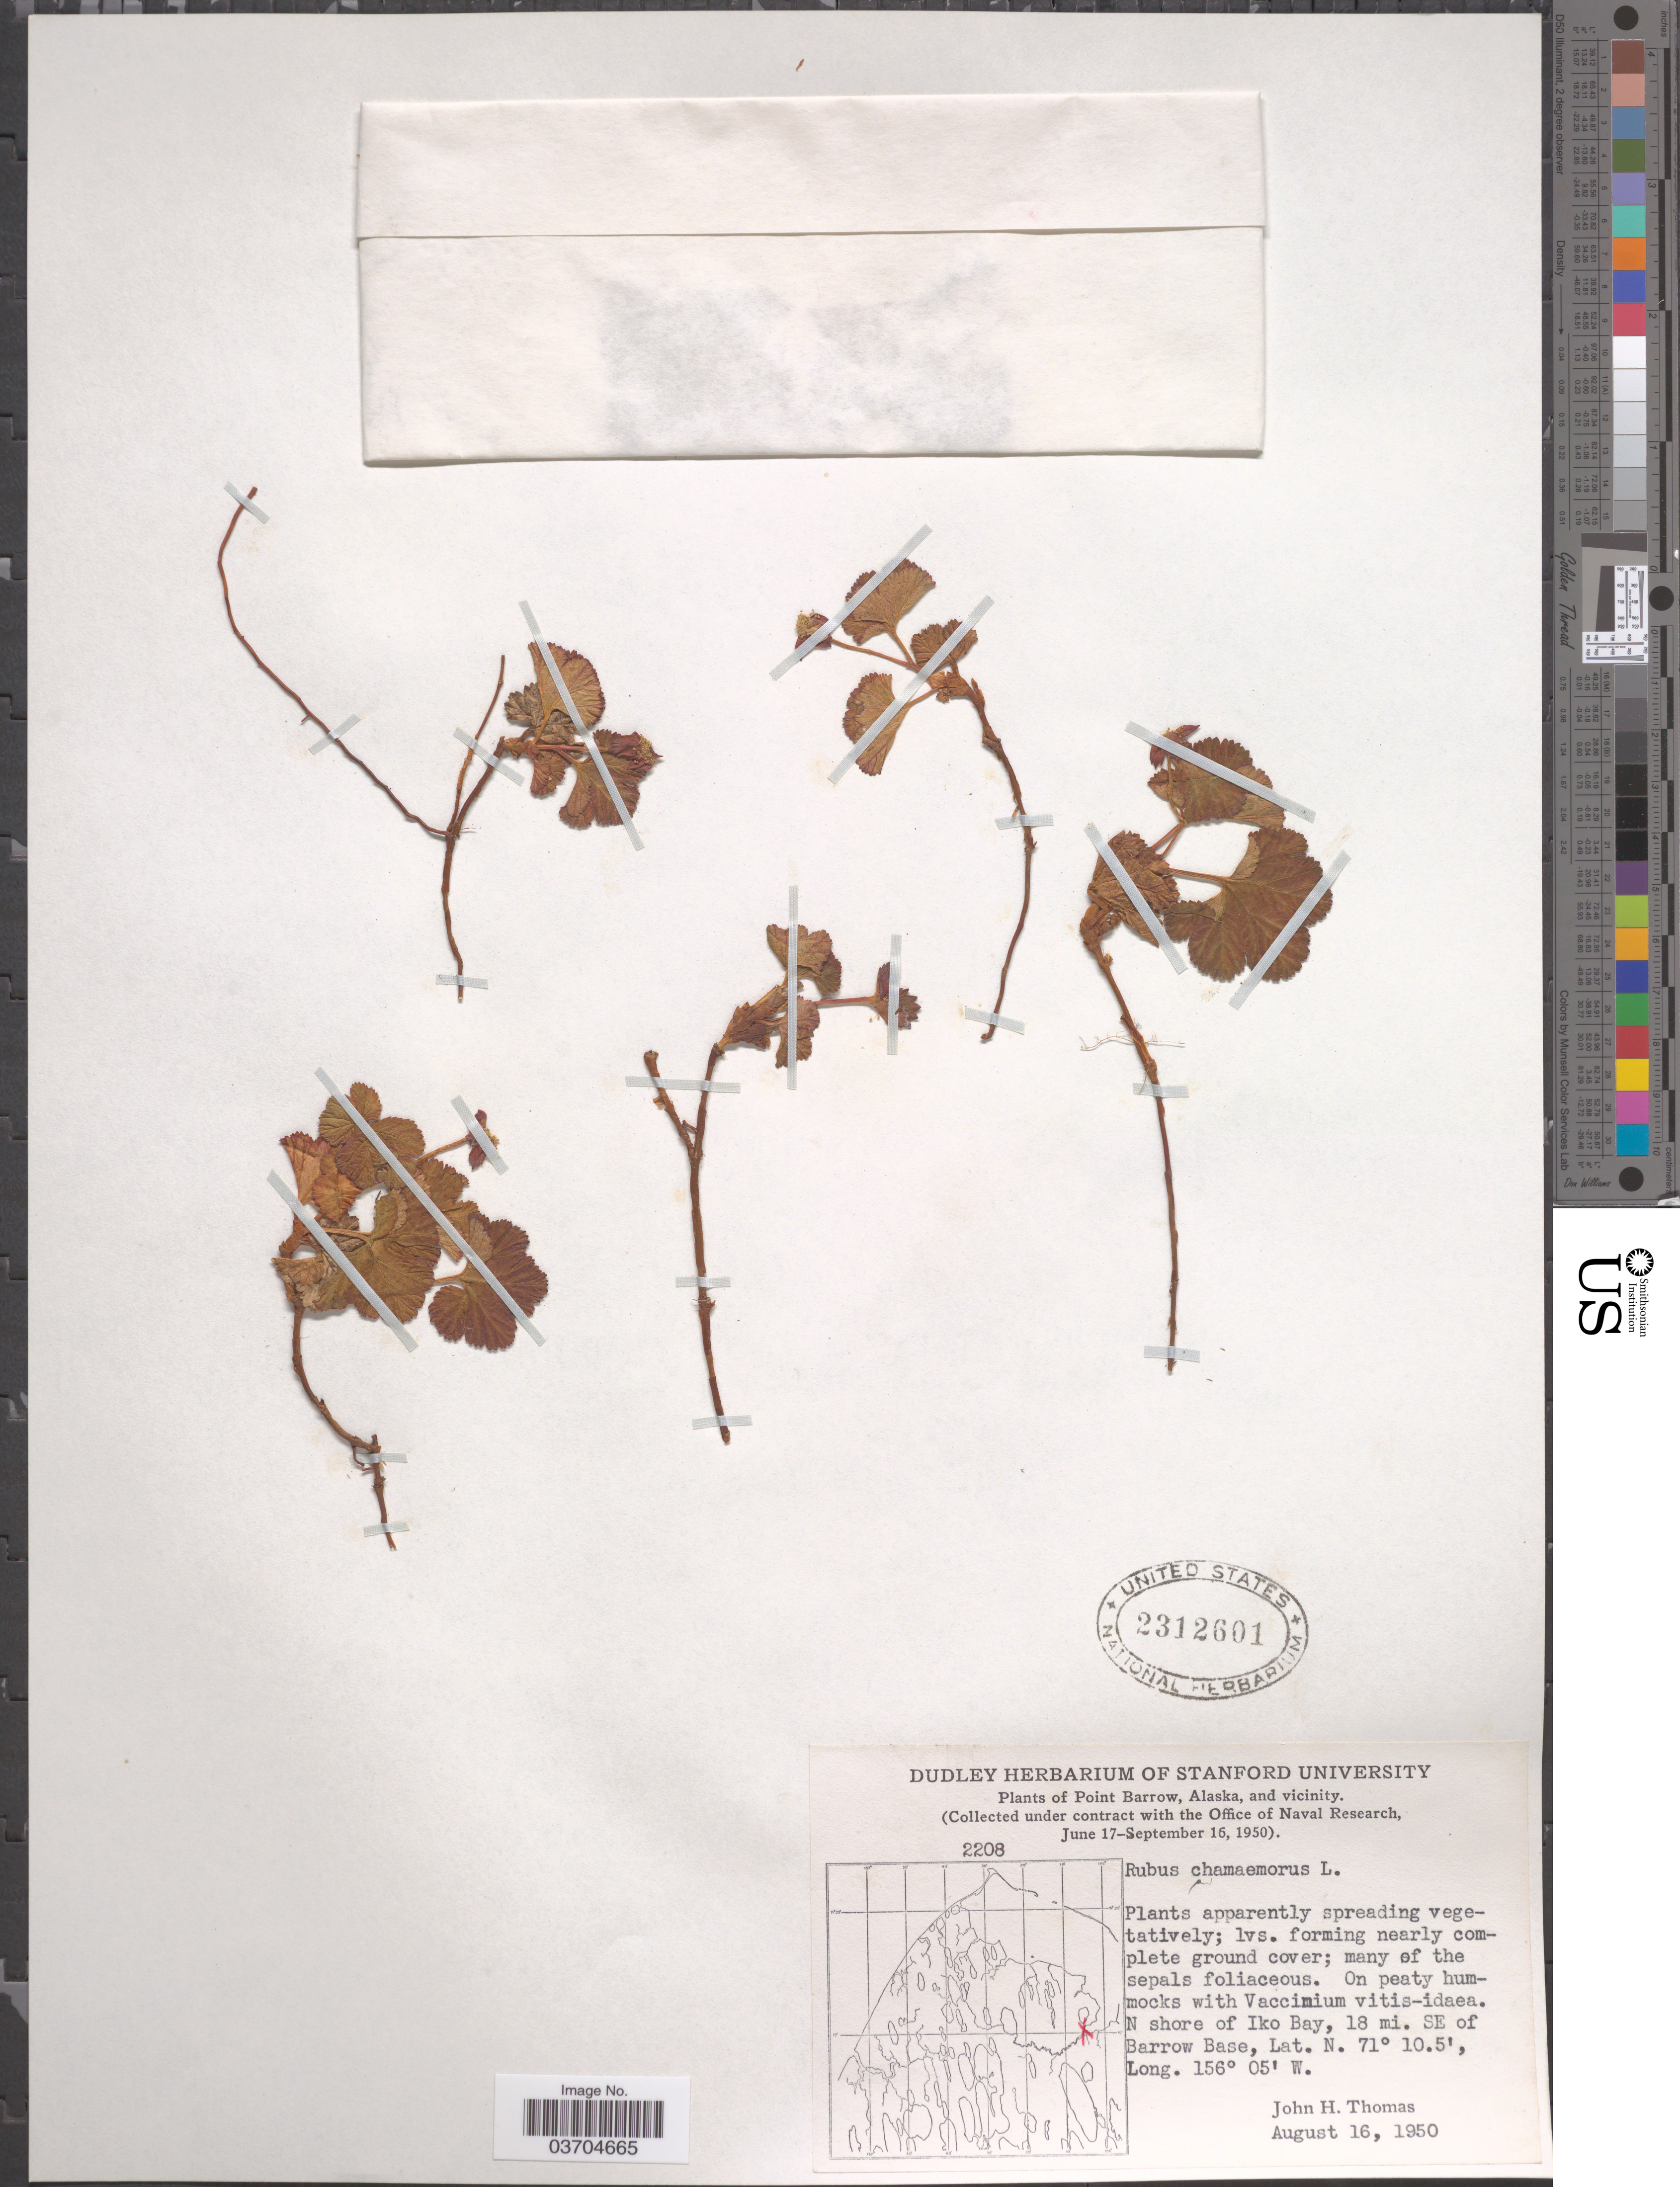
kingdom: Plantae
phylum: Tracheophyta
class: Magnoliopsida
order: Rosales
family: Rosaceae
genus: Rubus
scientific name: Rubus chamaemorus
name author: L.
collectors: J. H. Thomas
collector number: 2208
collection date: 1950-08-16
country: United States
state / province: Alaska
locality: Point Barrow, and vicinity. N shore of Iko Bay, 18 mi. SE of Barrow Base.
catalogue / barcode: US 2312601